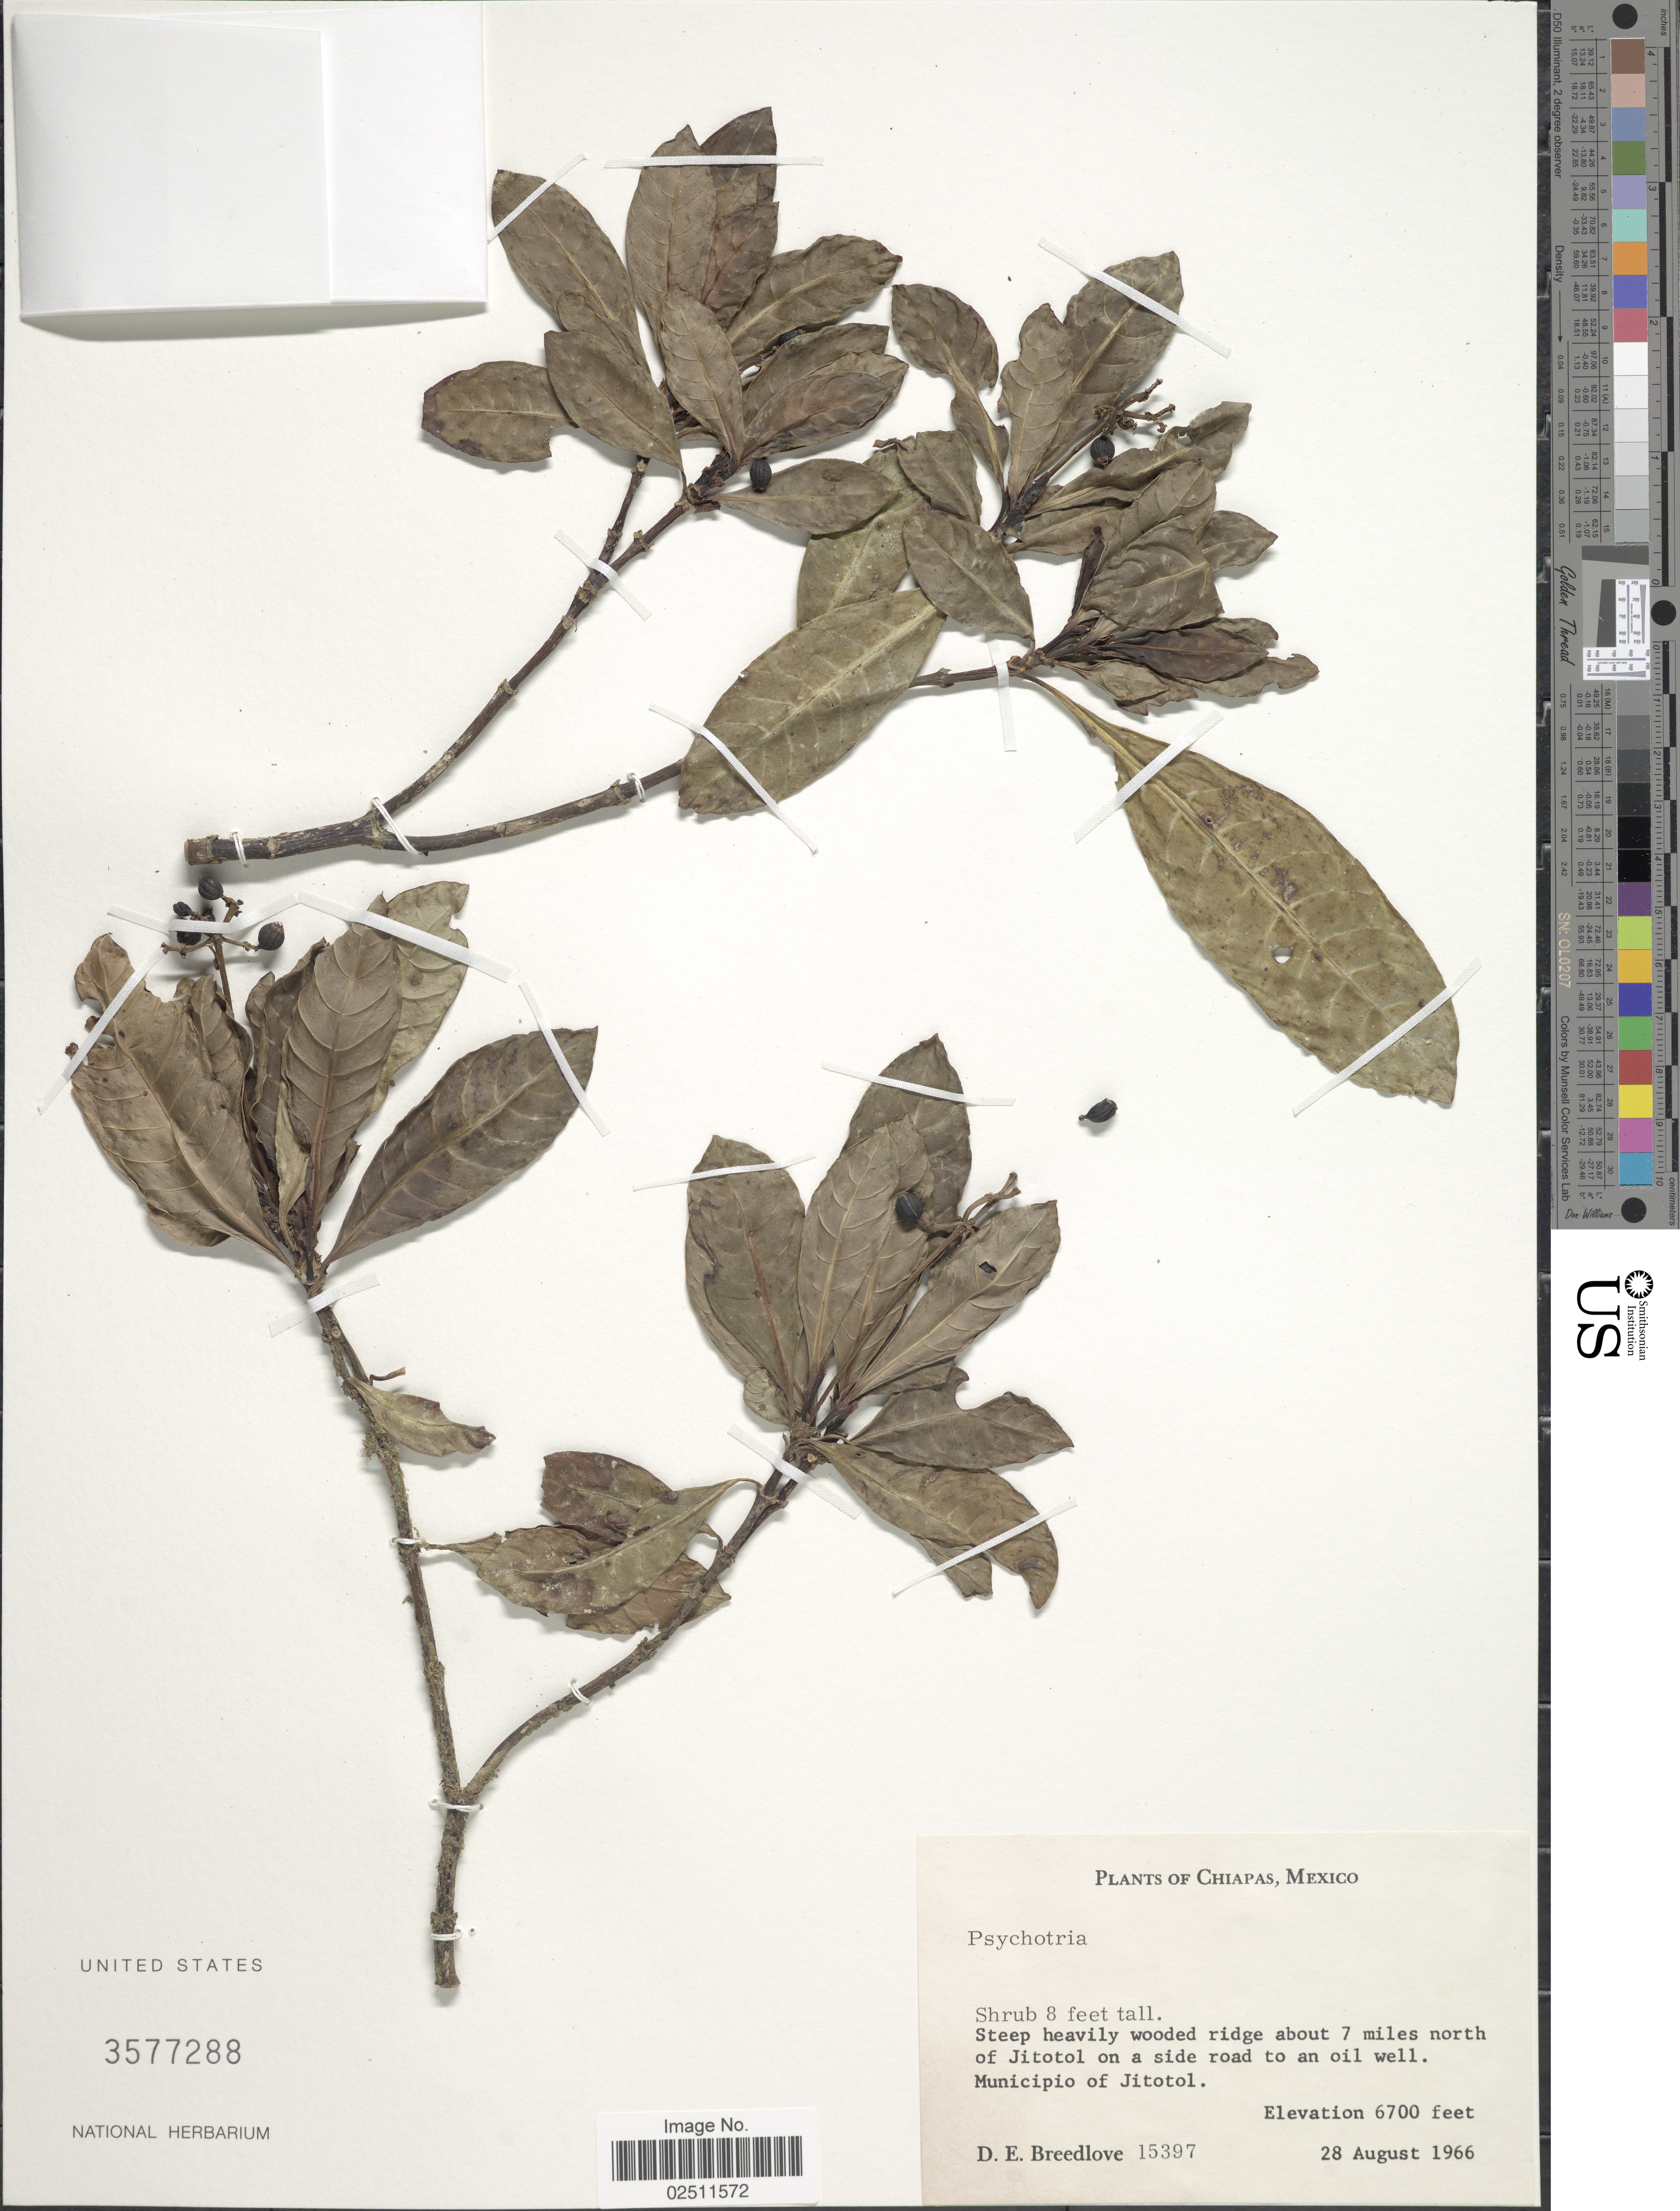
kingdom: Plantae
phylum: Tracheophyta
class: Magnoliopsida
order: Gentianales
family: Rubiaceae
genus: Psychotria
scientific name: Psychotria sp.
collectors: D. E. Breedlove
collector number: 15397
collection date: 1966-08-28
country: Mexico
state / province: Chiapas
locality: Steep heavily wooded ridge about 7 miles north of Jitotol on a side road to an oil well. Municipio of Jitotol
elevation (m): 2042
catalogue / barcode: US 3577288